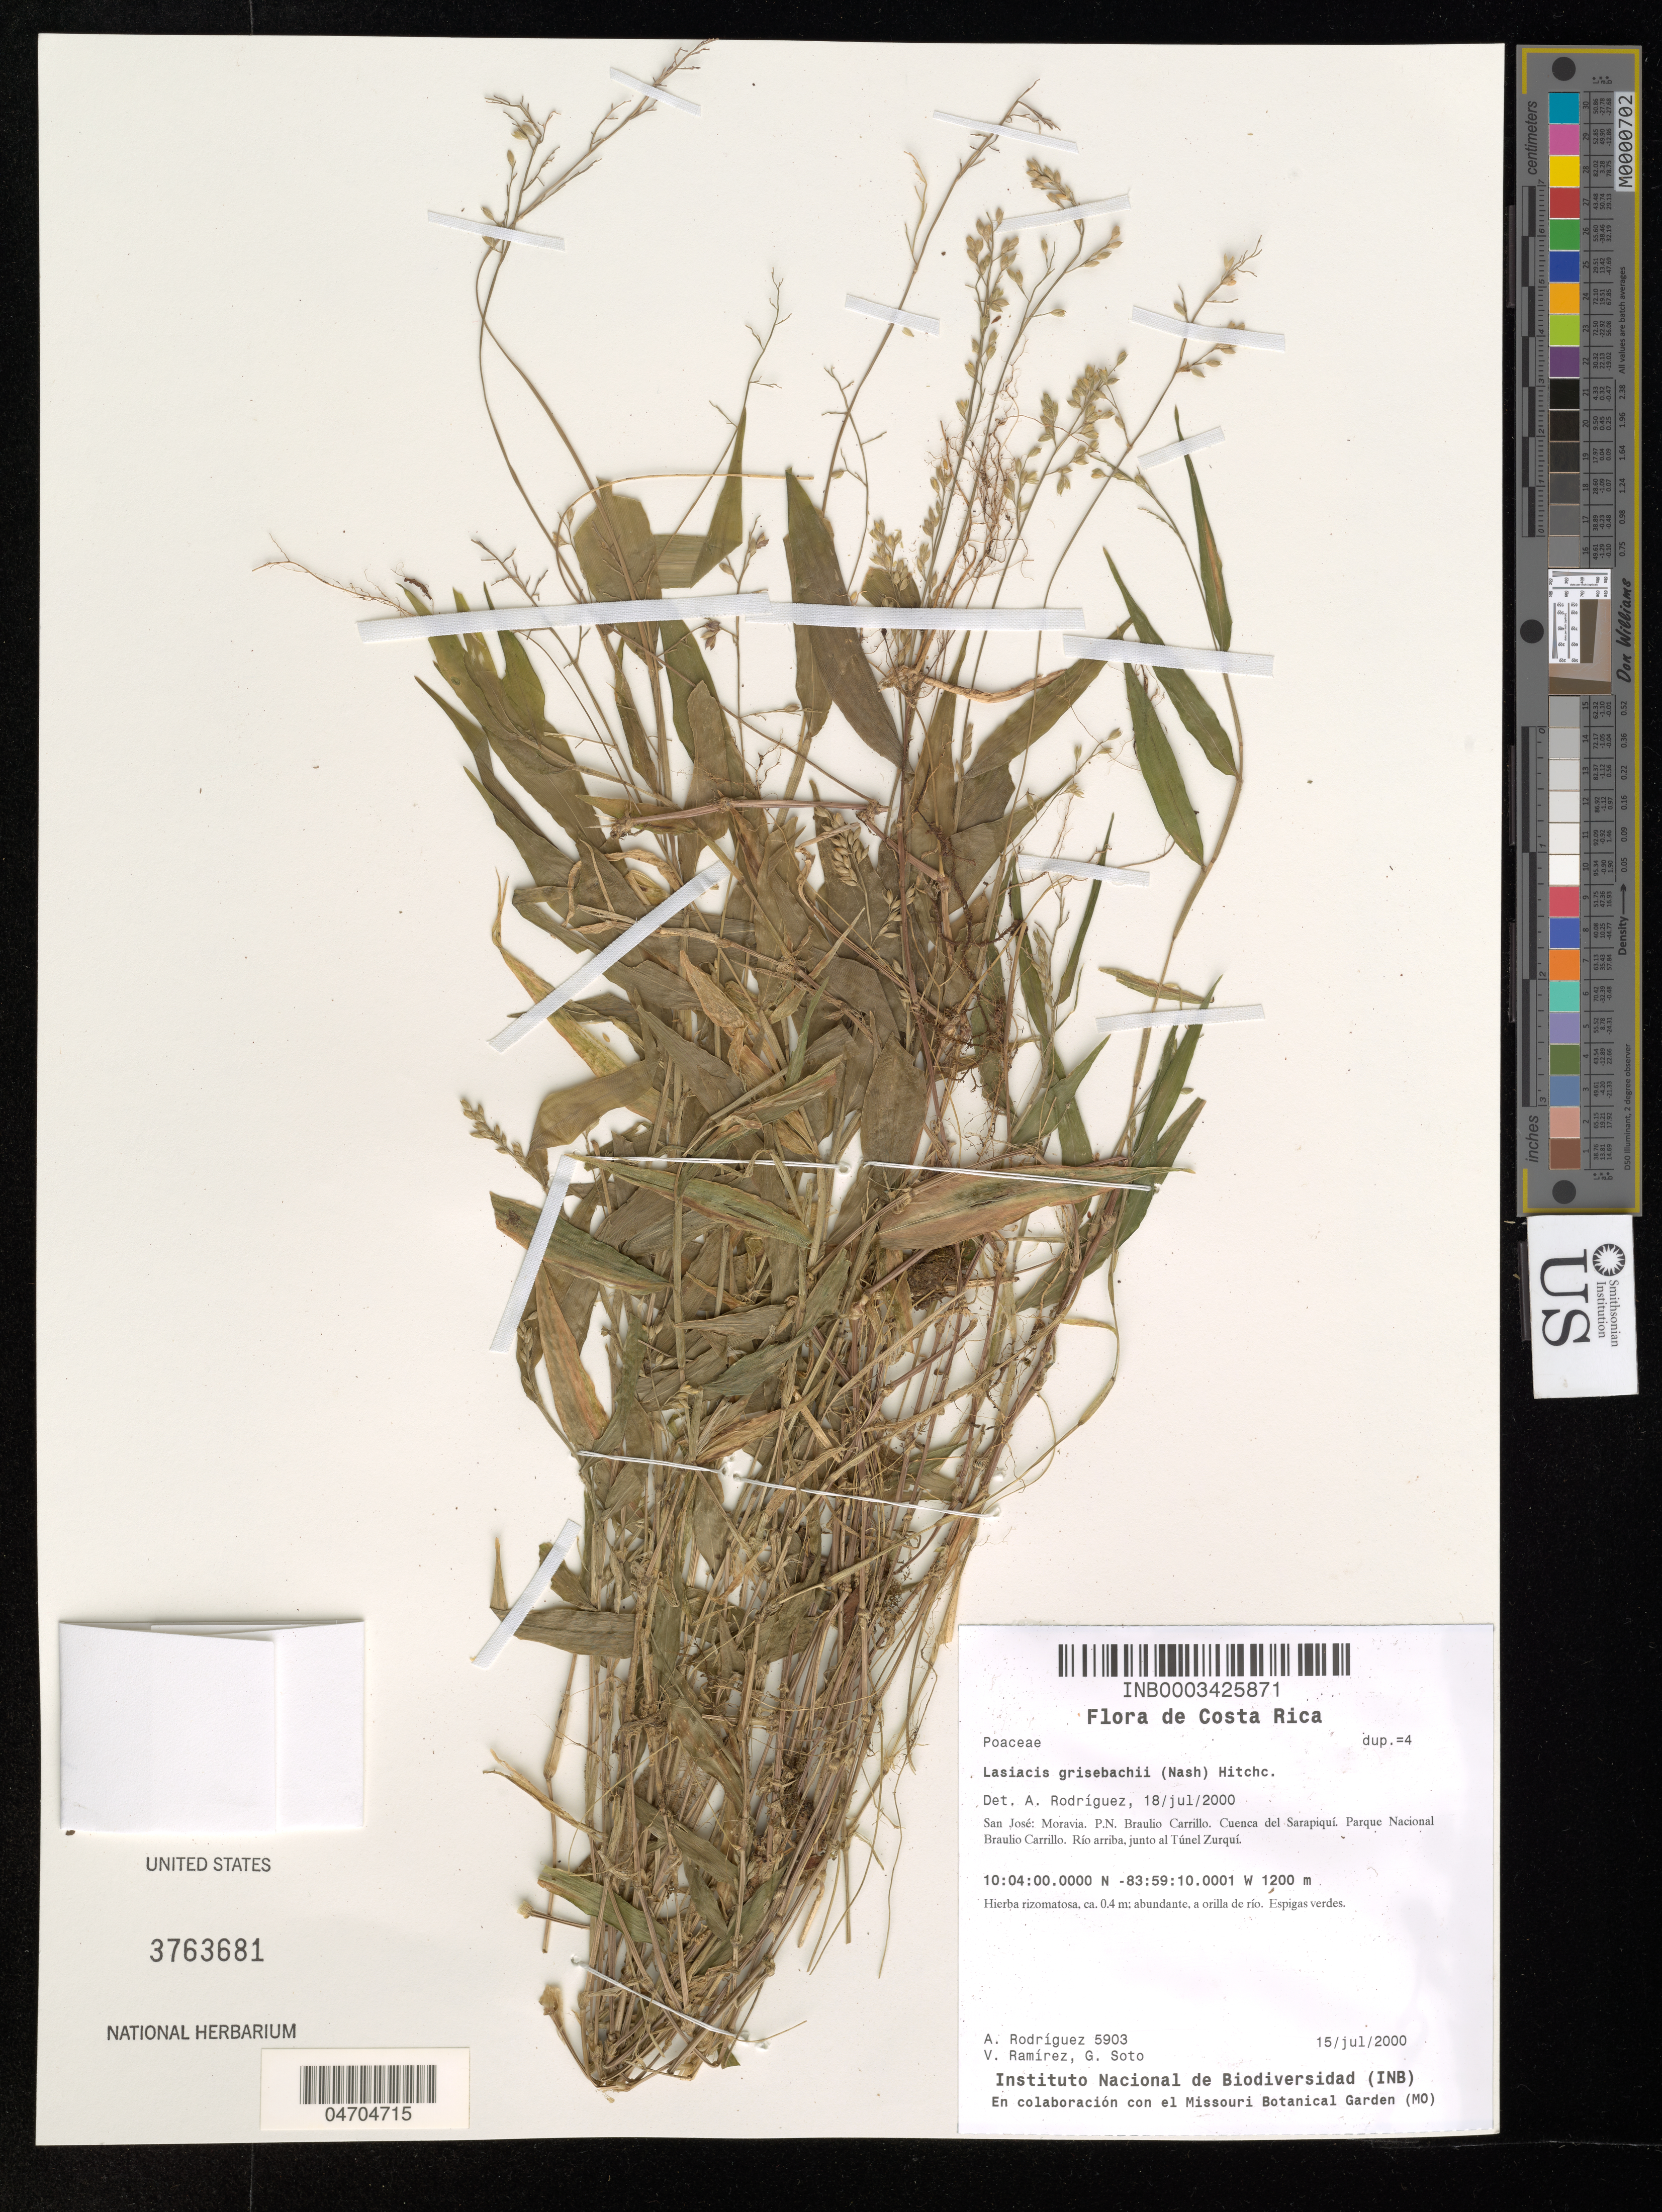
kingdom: Plantae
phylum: Tracheophyta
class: Liliopsida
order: Poales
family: Poaceae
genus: Lasiacis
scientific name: Lasiacis grisebachii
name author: (Nash) Hitchc.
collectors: A. Rodríguez, V. Ramirez & G. Soto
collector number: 5903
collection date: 2000-07-15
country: Costa Rica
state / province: San José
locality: Moravia. P. N. Braulio Carrillo. Cuenca del Sarapiquí. Parqui Nacional Braulio Carrillo. Río arriba, junto al Túnel Zurquí.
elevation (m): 1200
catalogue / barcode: US 3763681